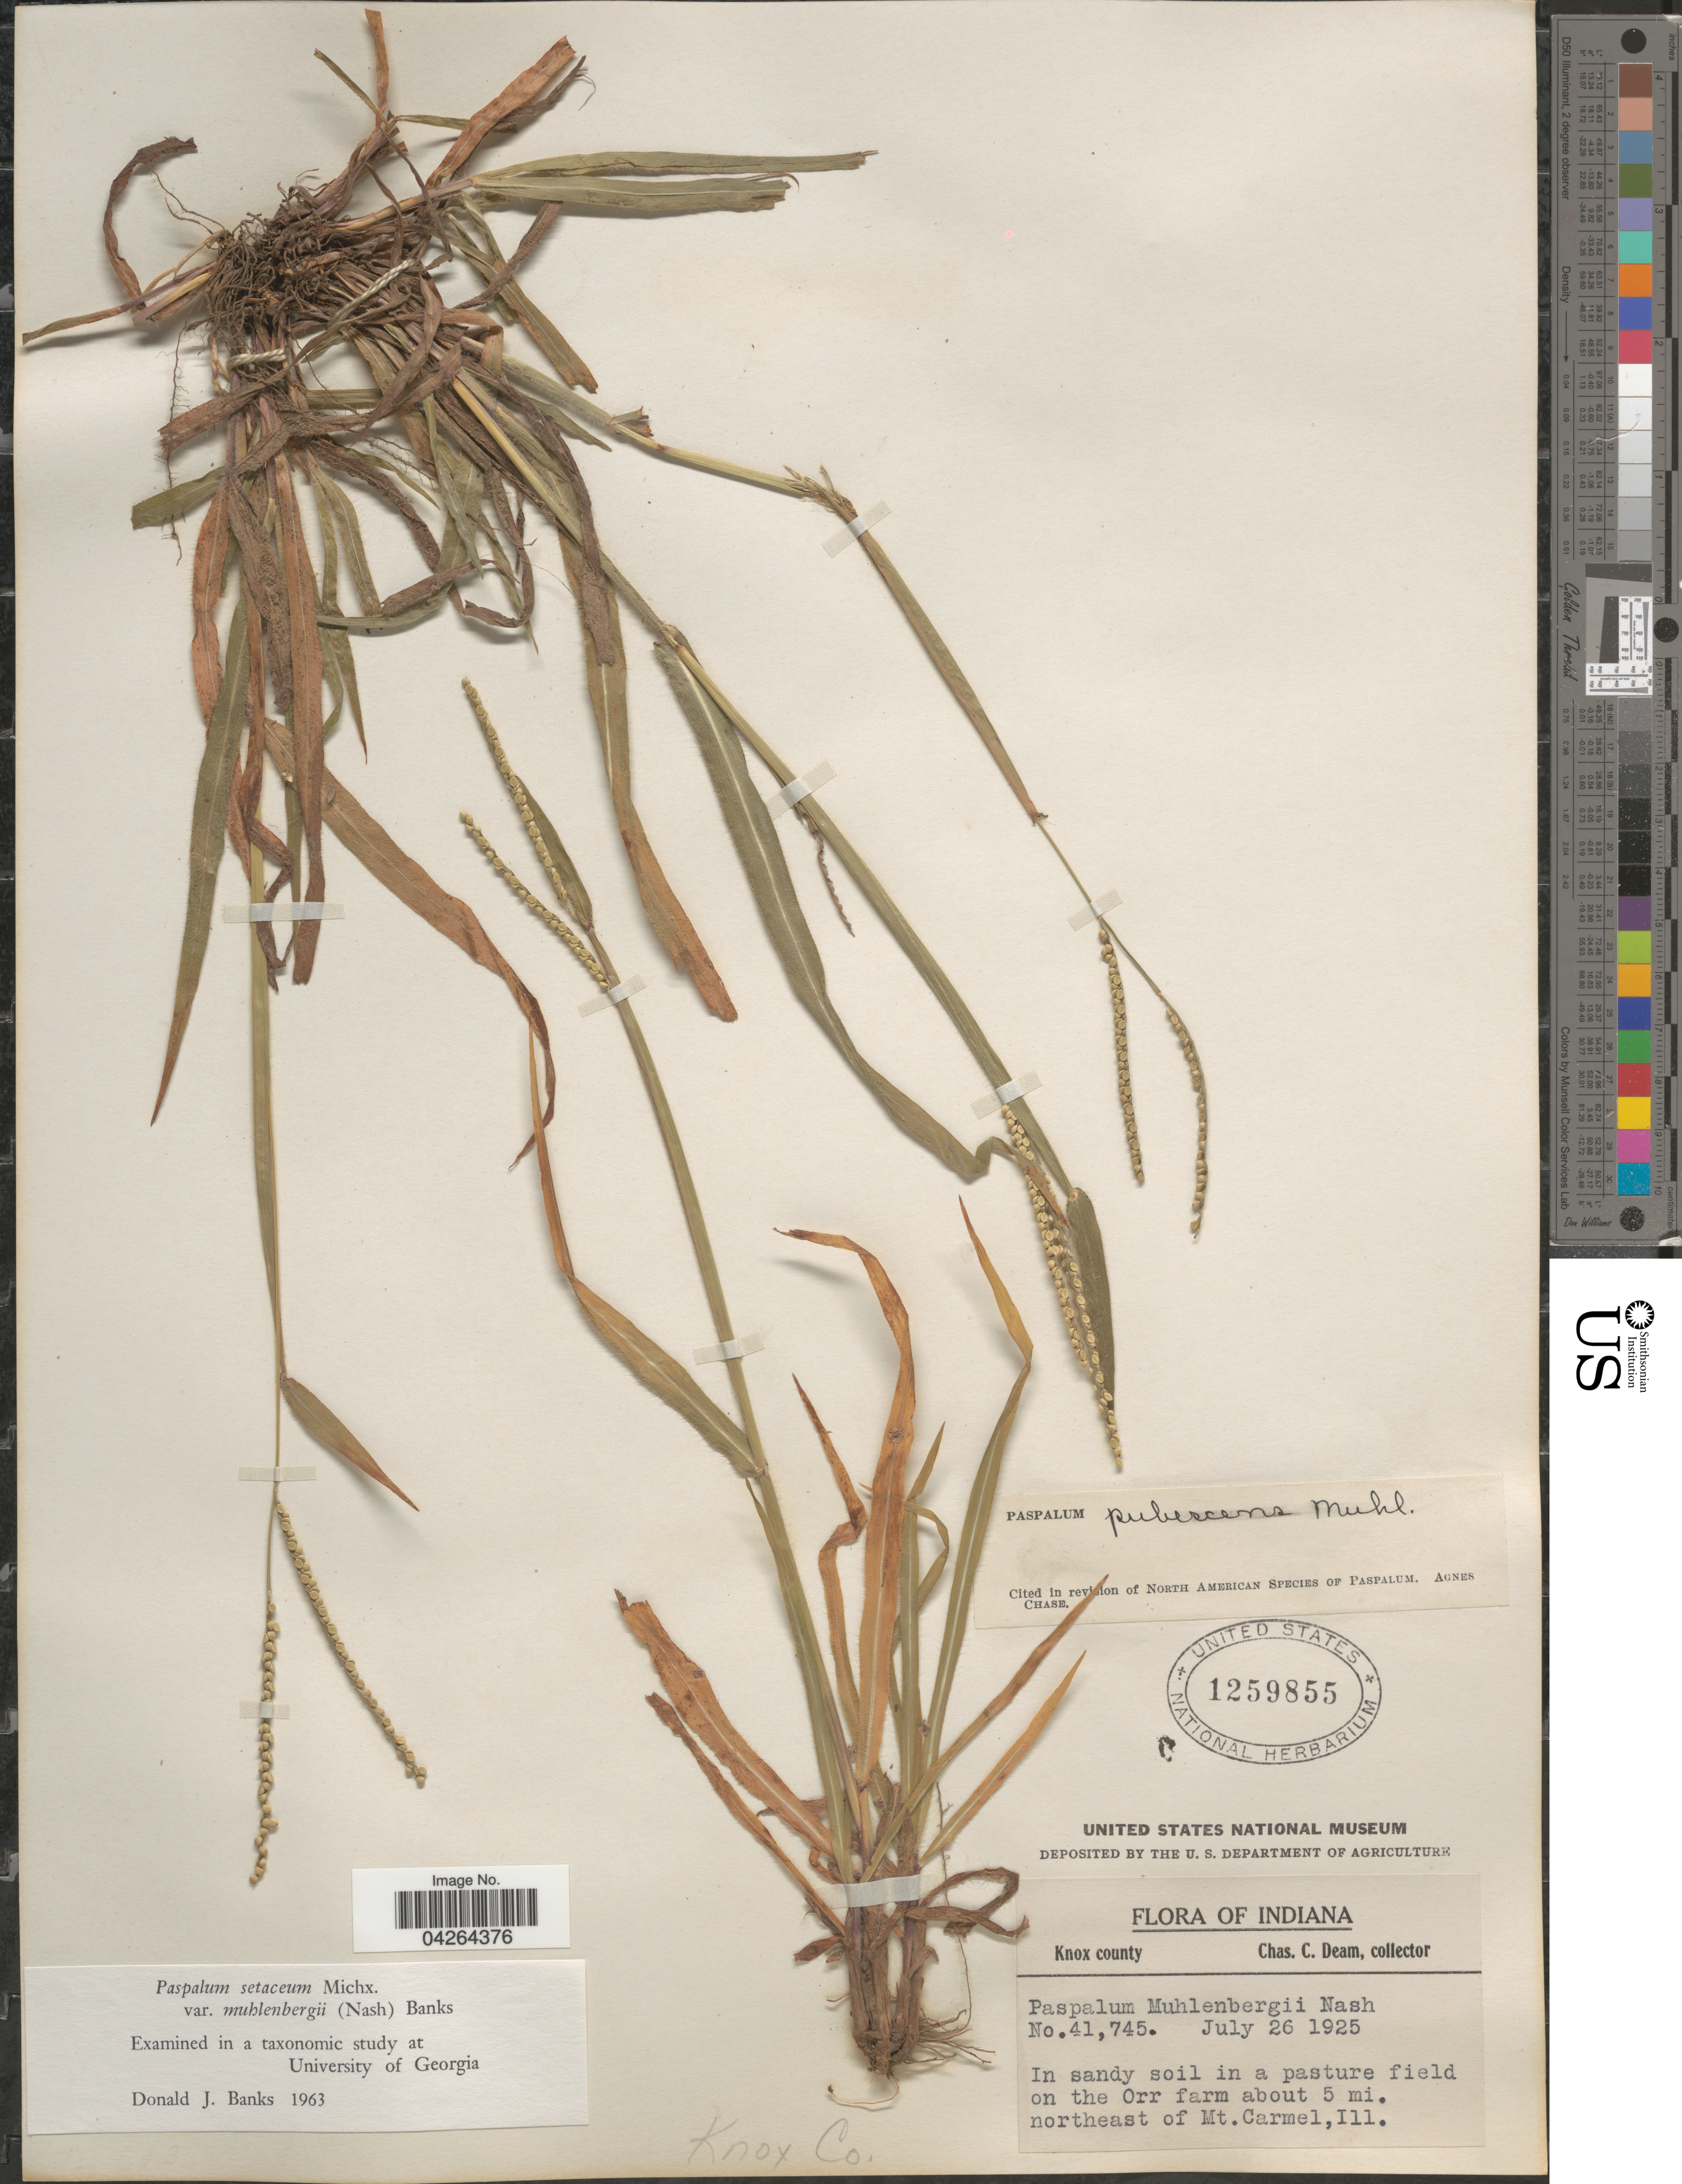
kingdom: Plantae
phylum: Tracheophyta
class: Liliopsida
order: Poales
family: Poaceae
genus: Paspalum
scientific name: Paspalum setaceum var. muhlenbergii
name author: (Nash) D.J. Banks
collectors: C. C. Deam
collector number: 41745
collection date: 1925-07-26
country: United States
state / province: Indiana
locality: Knox county. In sandy soil in a pasture field on the Orr farm about 5 mi. northeast of Mt. Carmel, III.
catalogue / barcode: US 1259855